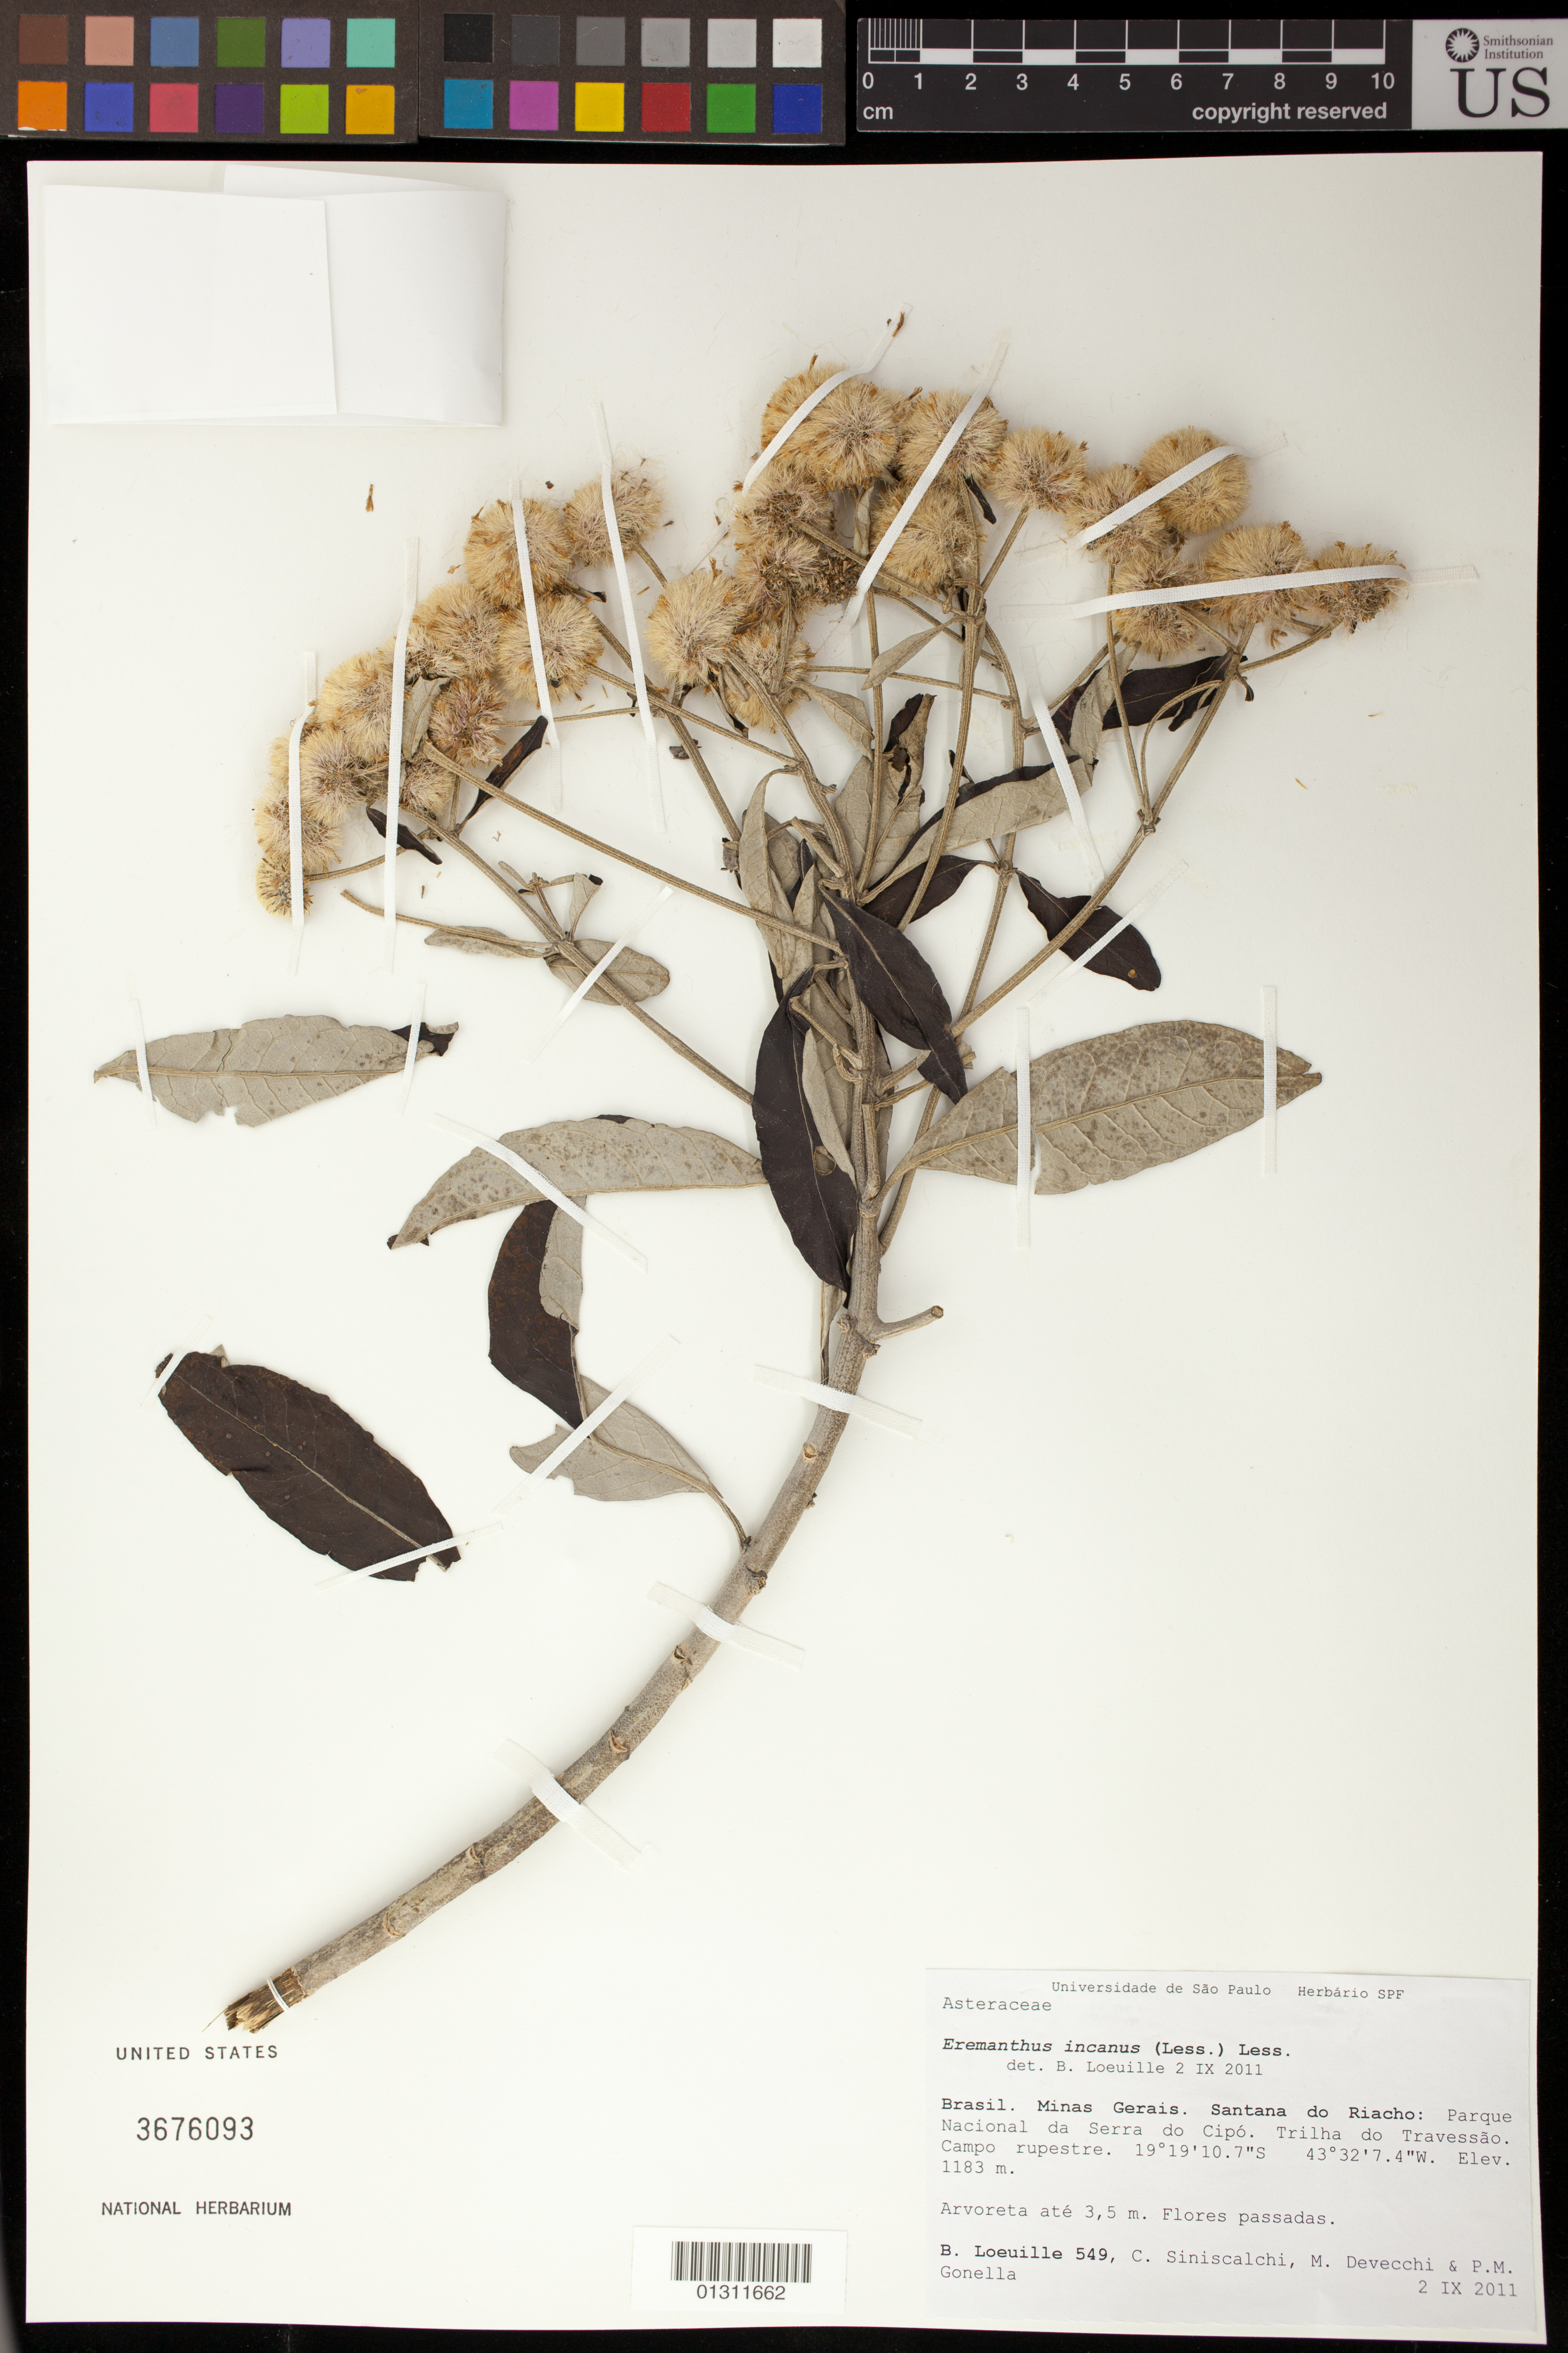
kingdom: Plantae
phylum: Tracheophyta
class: Magnoliopsida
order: Asterales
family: Asteraceae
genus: Eremanthus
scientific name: Eremanthus incanus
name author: (Less.) Less.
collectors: B. Loeuille, P. Gonella, C. Siniscalchi & M. Devecchi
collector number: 549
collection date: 2011-09-02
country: Brazil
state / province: Minas Gerais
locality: Santana do Riacho: Parque Nacional da Serra do Cipo. Trilha do Travessao.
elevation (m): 1183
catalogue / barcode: US 3676093